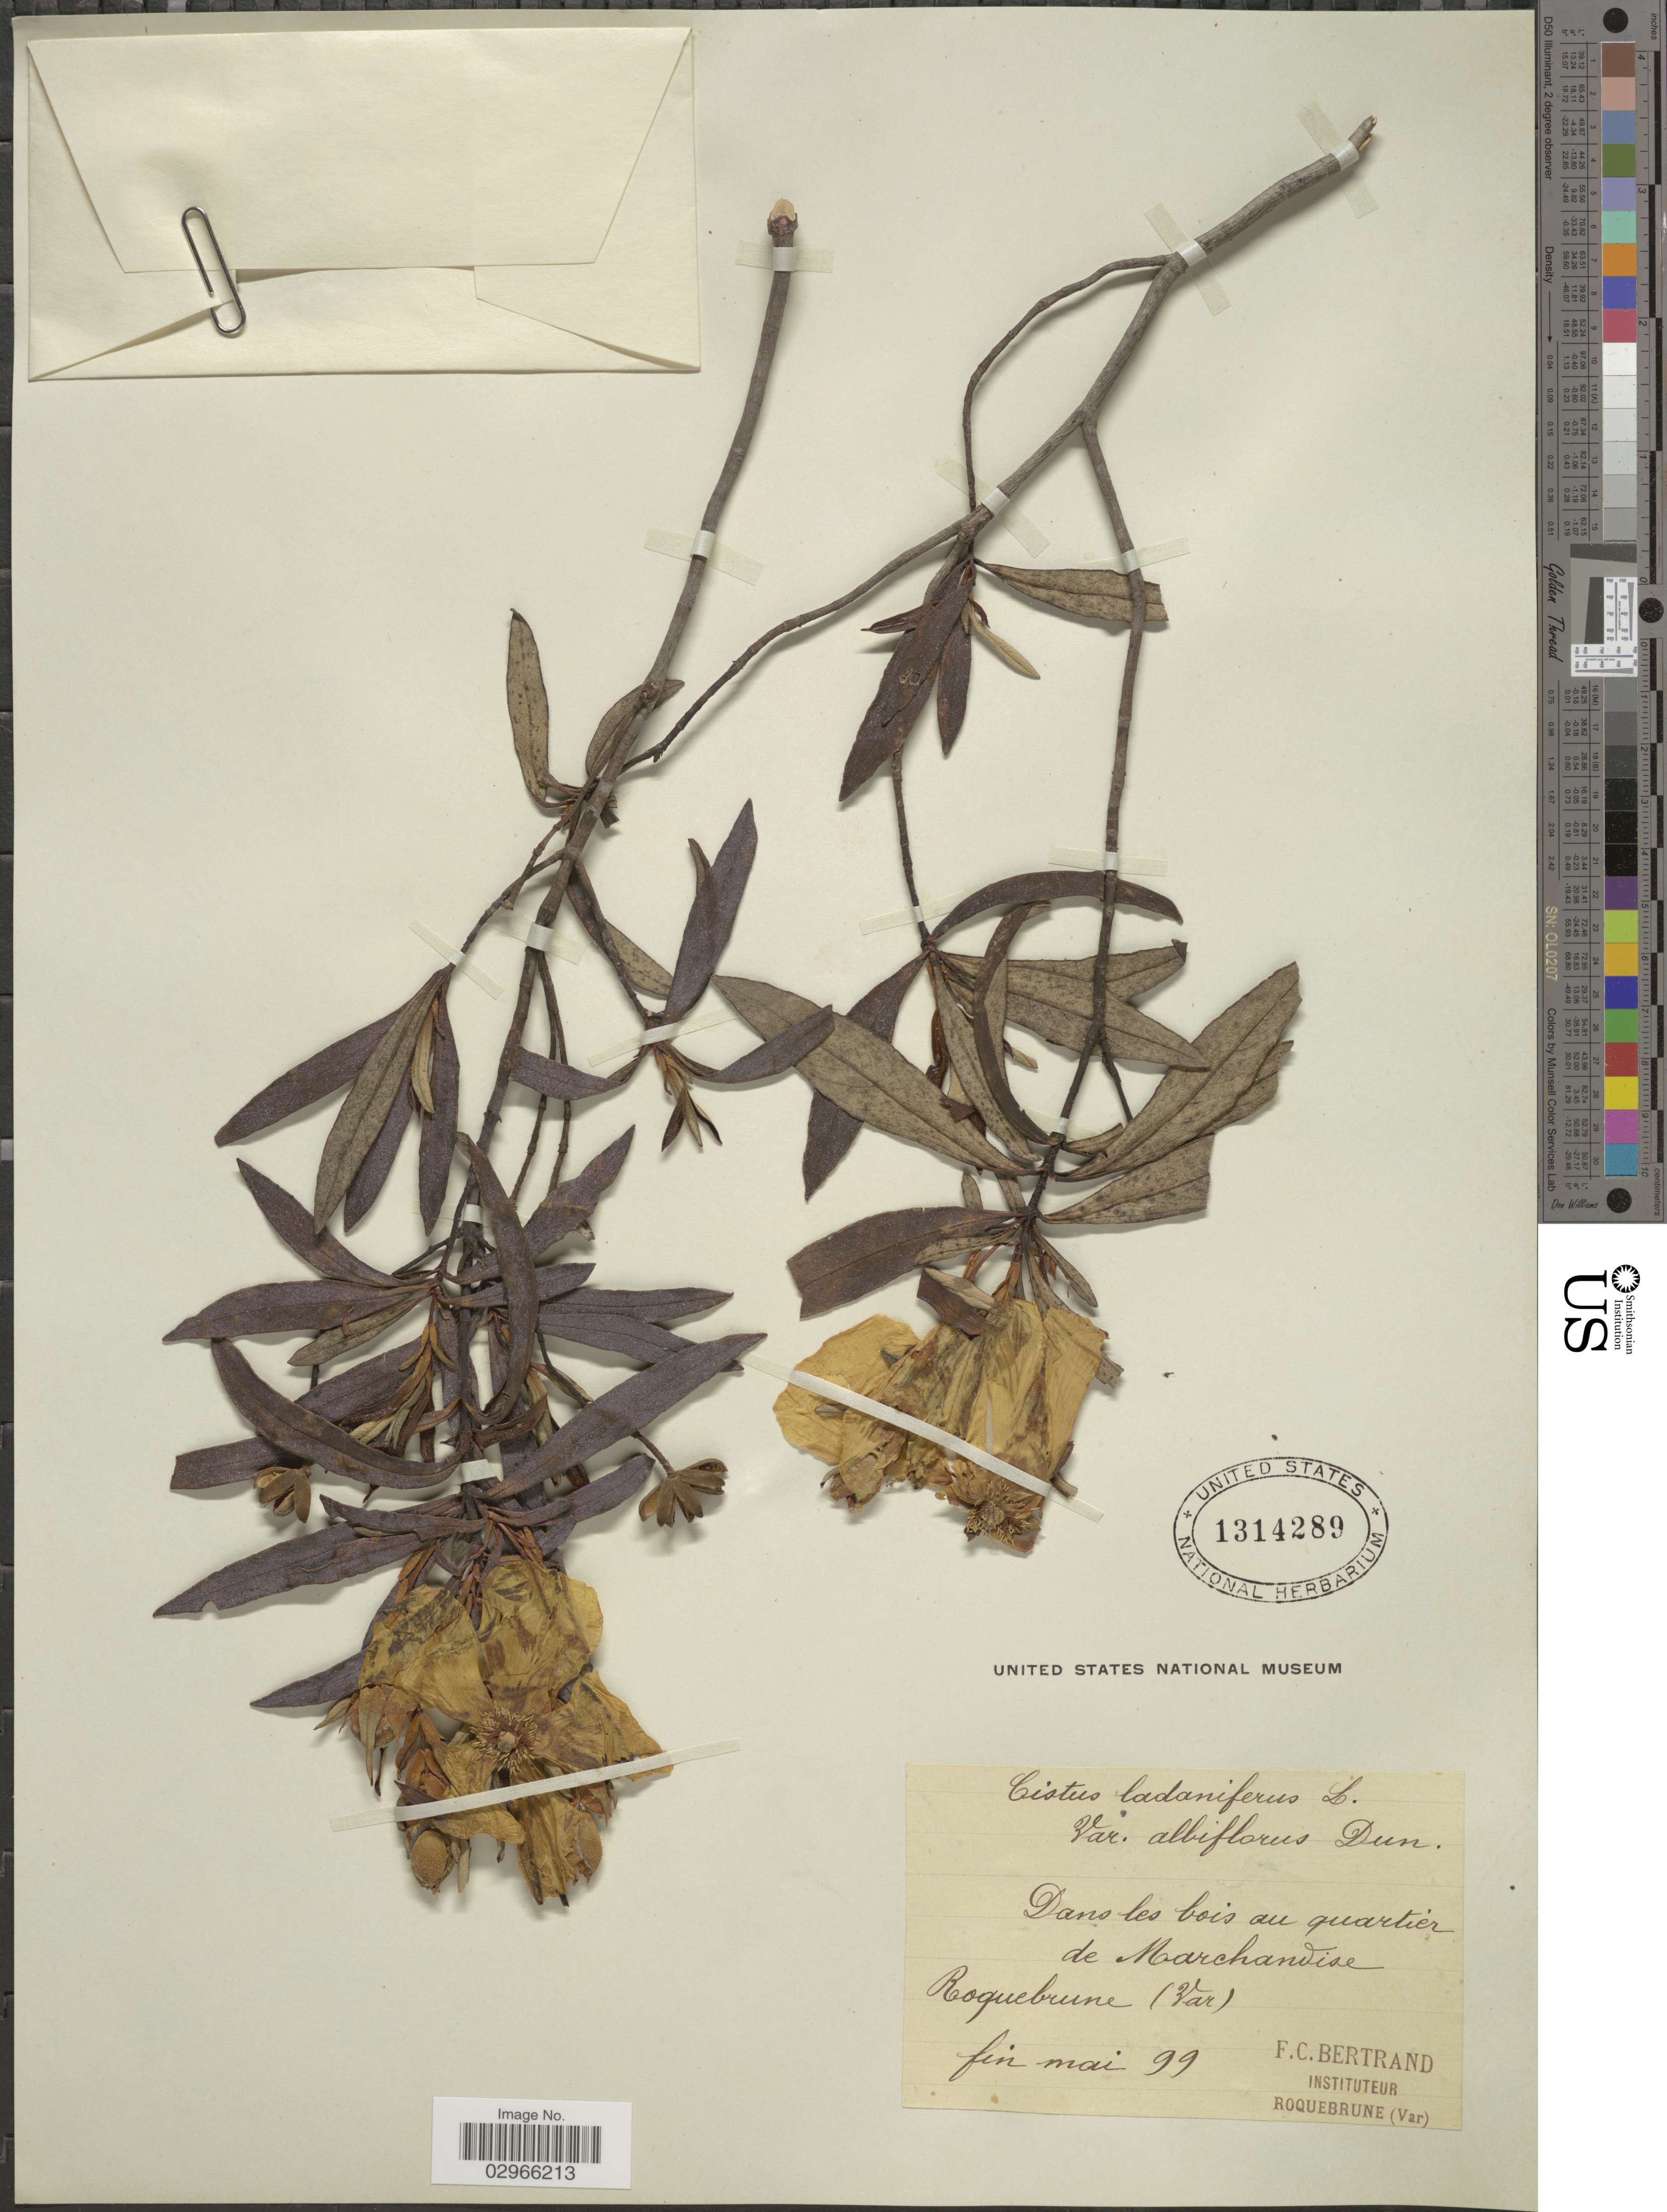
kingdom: Plantae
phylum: Tracheophyta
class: Magnoliopsida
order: Malvales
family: Cistaceae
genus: Cistus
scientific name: Cistus ladanifer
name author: L.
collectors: F. C. Bertrand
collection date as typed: fin mai 99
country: France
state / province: Provence-Alpes-Côte d'Azur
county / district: Var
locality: Dans les bois au quartier de Marchandise. Roquebrune (Var).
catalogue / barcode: US 1314289